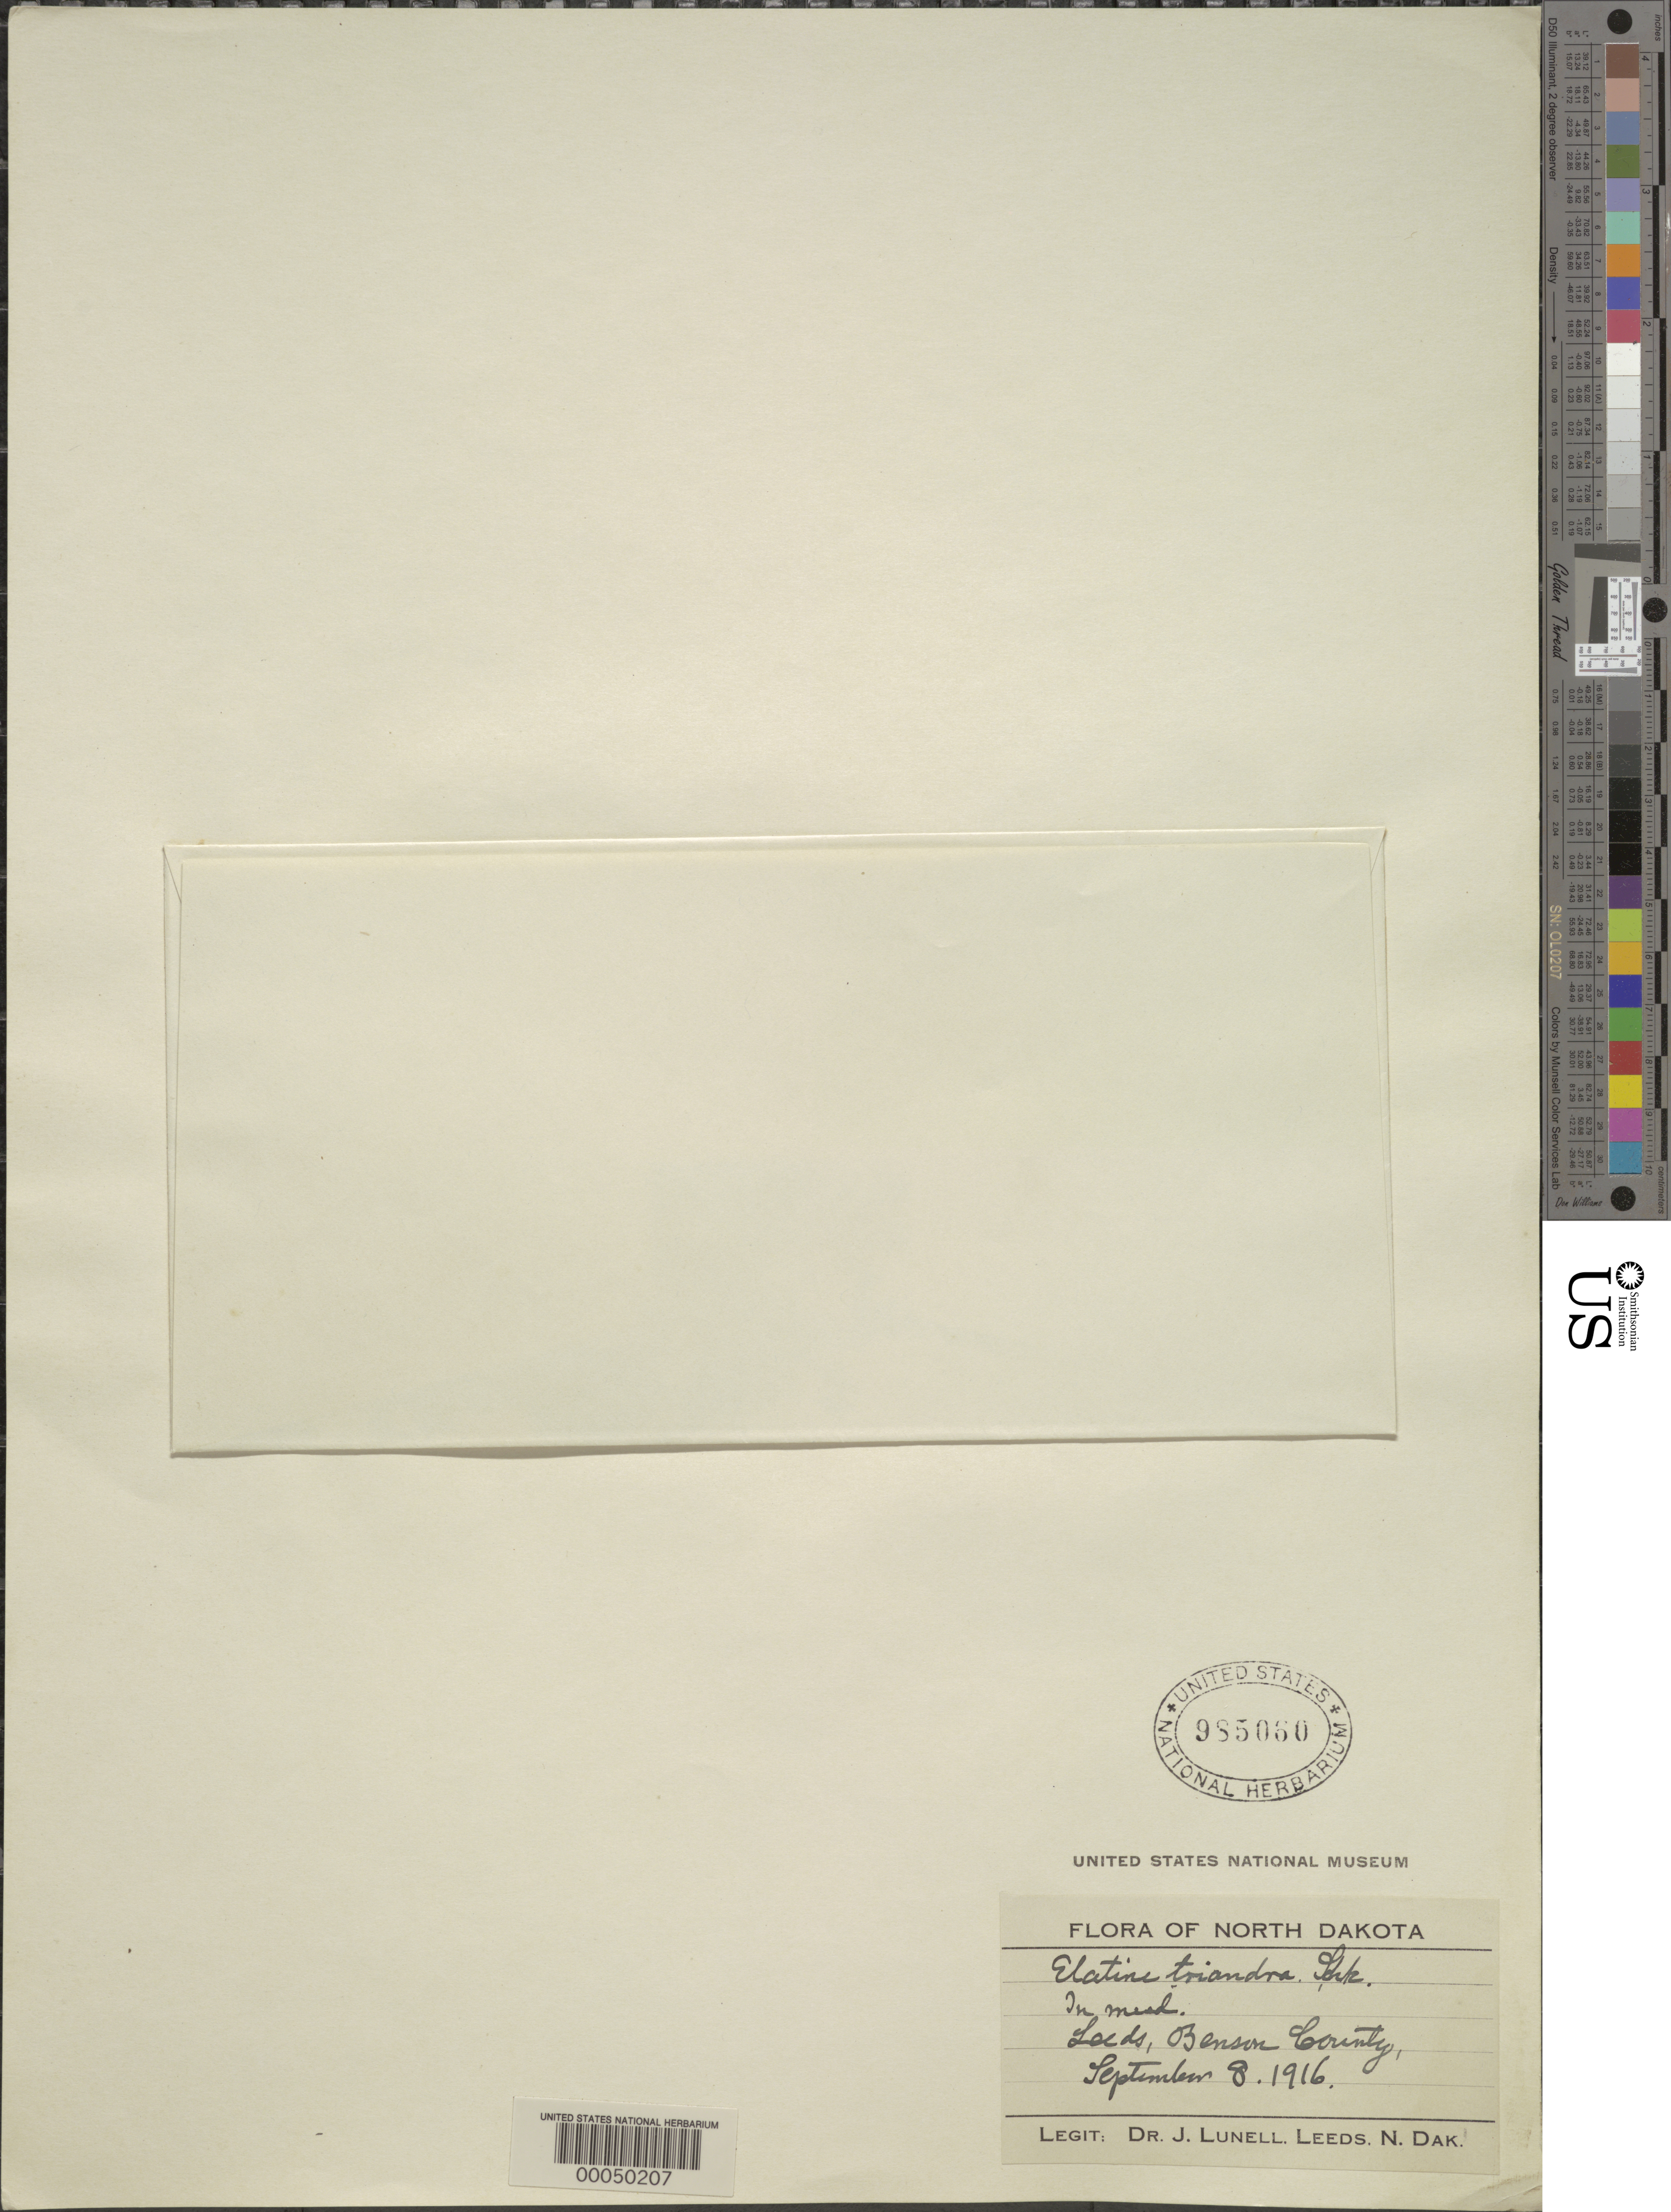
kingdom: Plantae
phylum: Tracheophyta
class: Magnoliopsida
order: Malpighiales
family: Elatinaceae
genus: Elatine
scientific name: Elatine triandra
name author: Schkuhr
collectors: J. Lunell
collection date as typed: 08 Sep 1916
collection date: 1916-09-08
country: United States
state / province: North Dakota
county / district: Benson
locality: Leeds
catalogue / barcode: US 985060